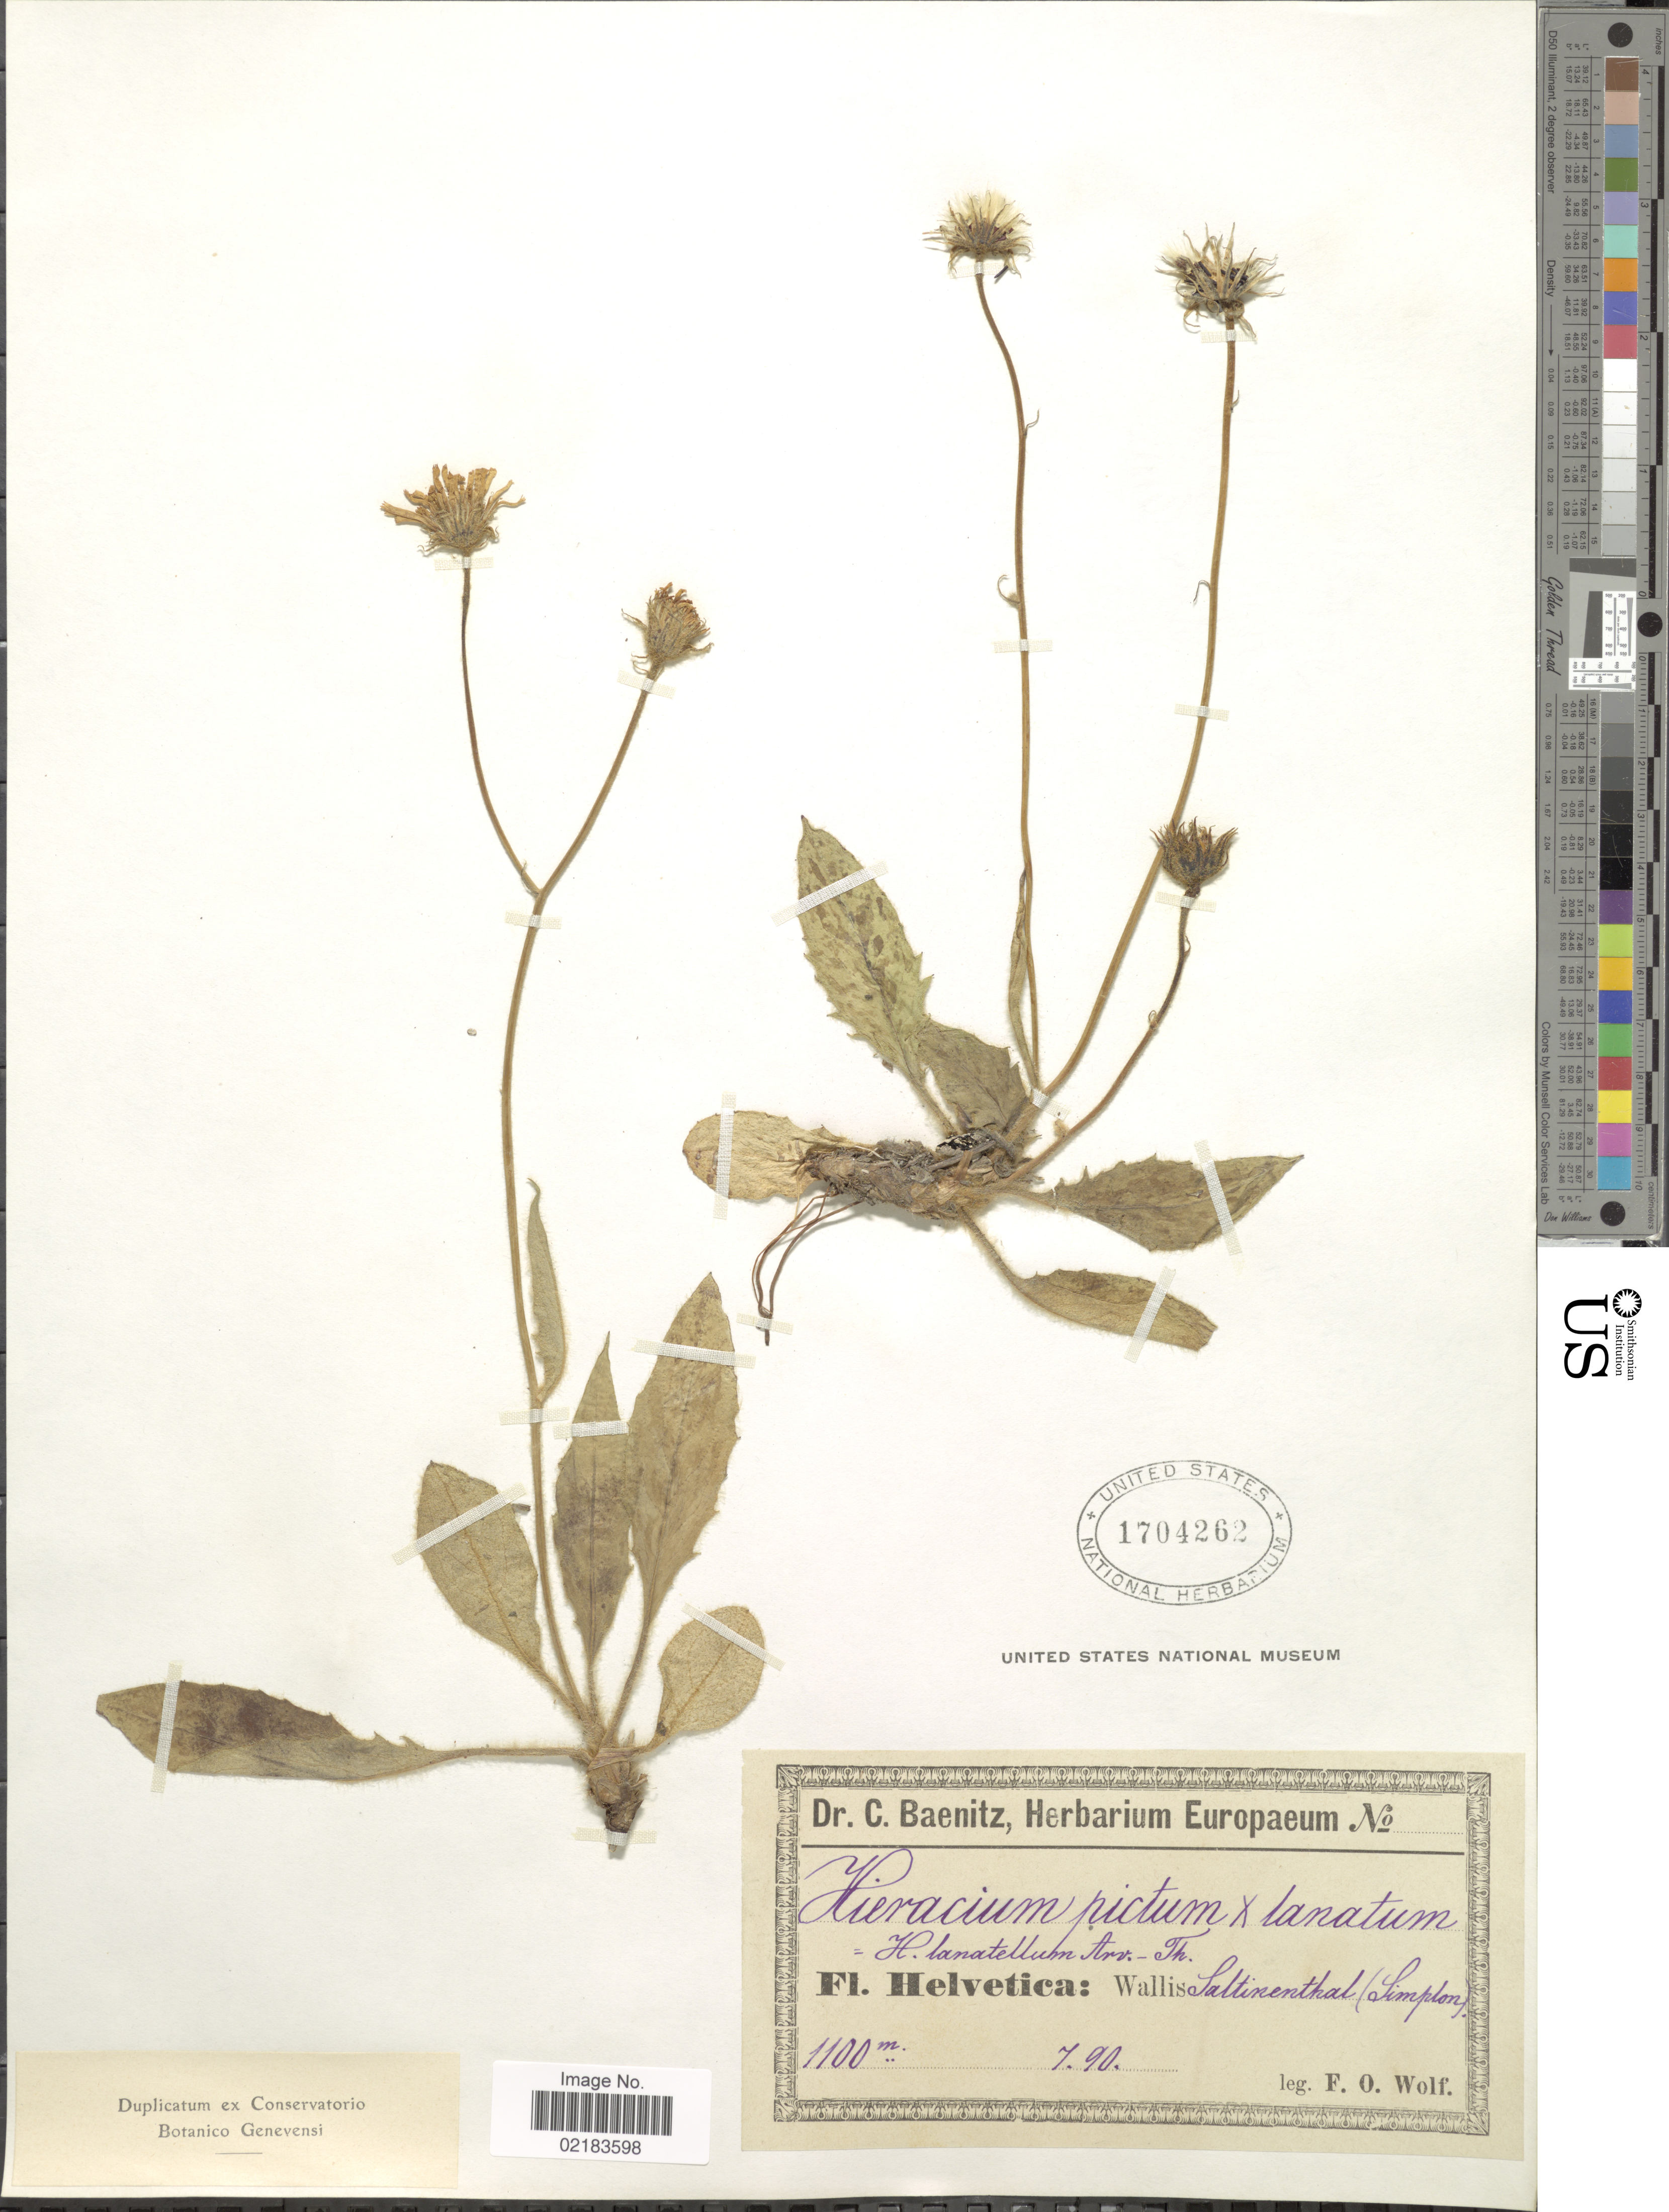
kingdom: Plantae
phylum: Tracheophyta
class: Magnoliopsida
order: Asterales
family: Asteraceae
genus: Hieracium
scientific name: Hieracium pictum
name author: Pers.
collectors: F. Wolf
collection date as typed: Transcribed d/m/y: /7/90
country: Switzerland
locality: Wallis, Saltinenthal (Simpton)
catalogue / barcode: US 1704262